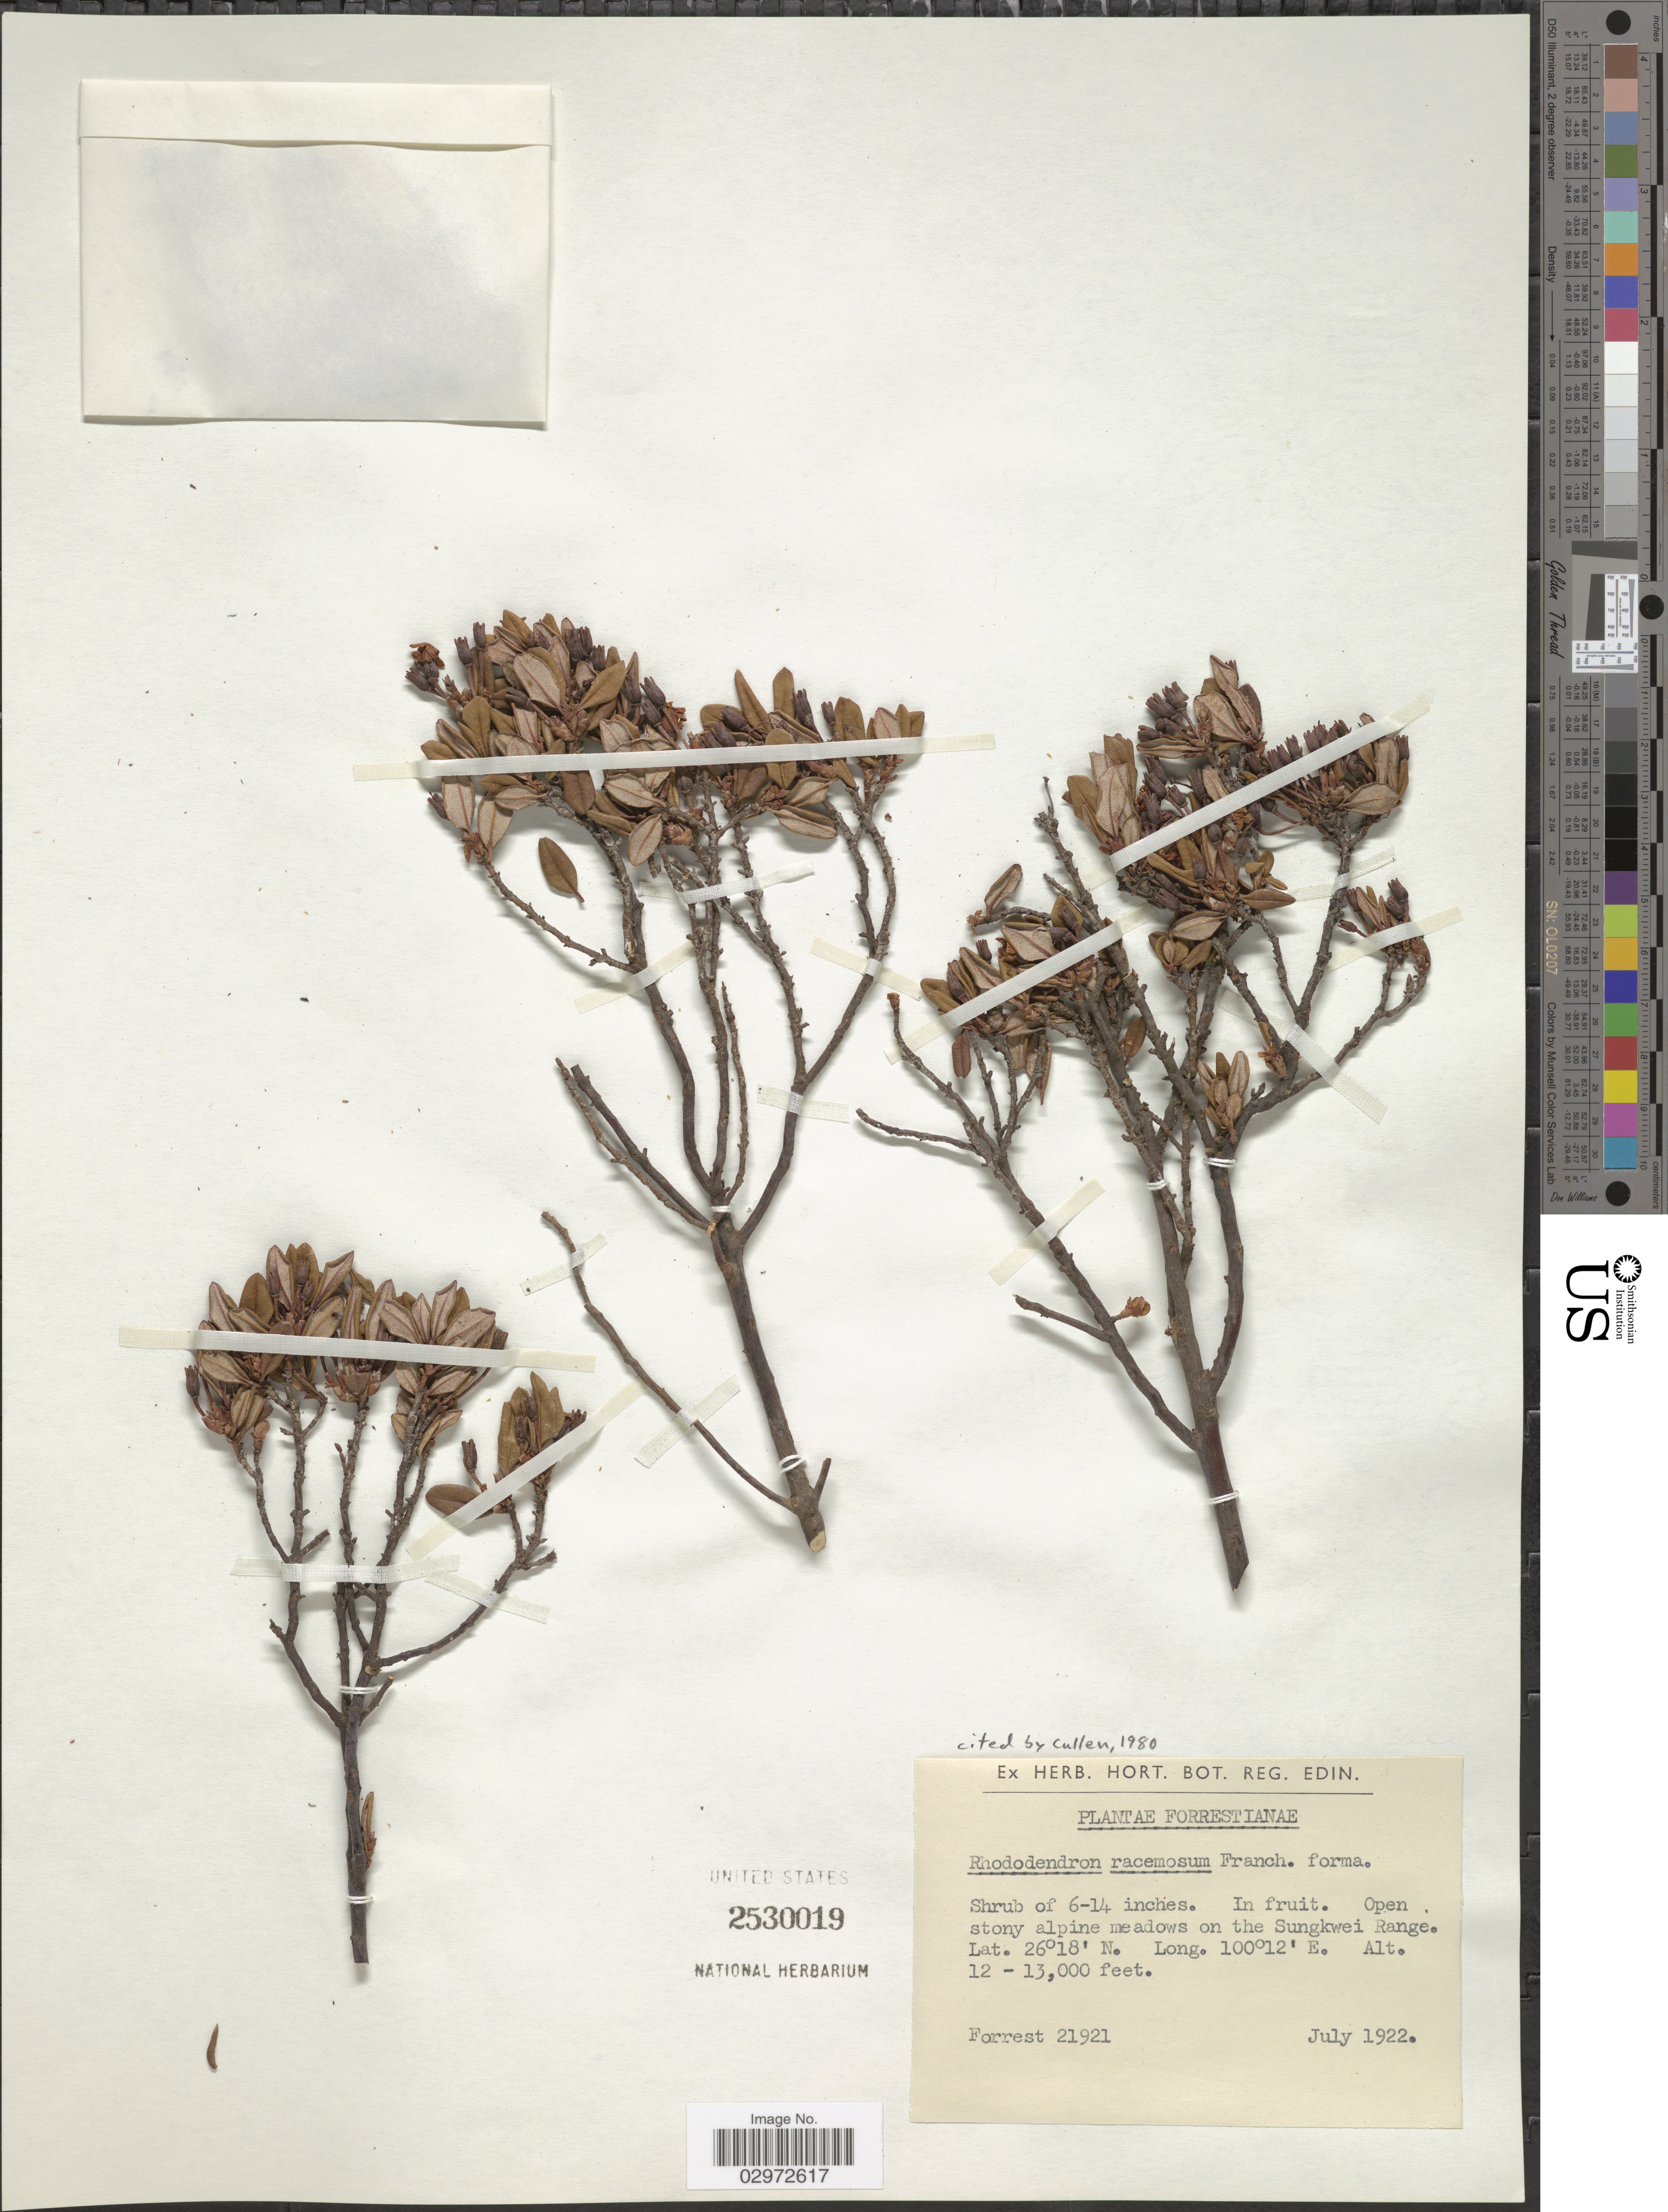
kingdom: Plantae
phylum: Tracheophyta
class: Magnoliopsida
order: Ericales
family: Ericaceae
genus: Rhododendron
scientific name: Rhododendron racemosum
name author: Franch.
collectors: G. Forrest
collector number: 21921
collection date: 1922-07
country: China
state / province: Yunnan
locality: Open stony alpine meadows on the Sungkwei Range.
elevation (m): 3658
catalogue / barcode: US 2530019